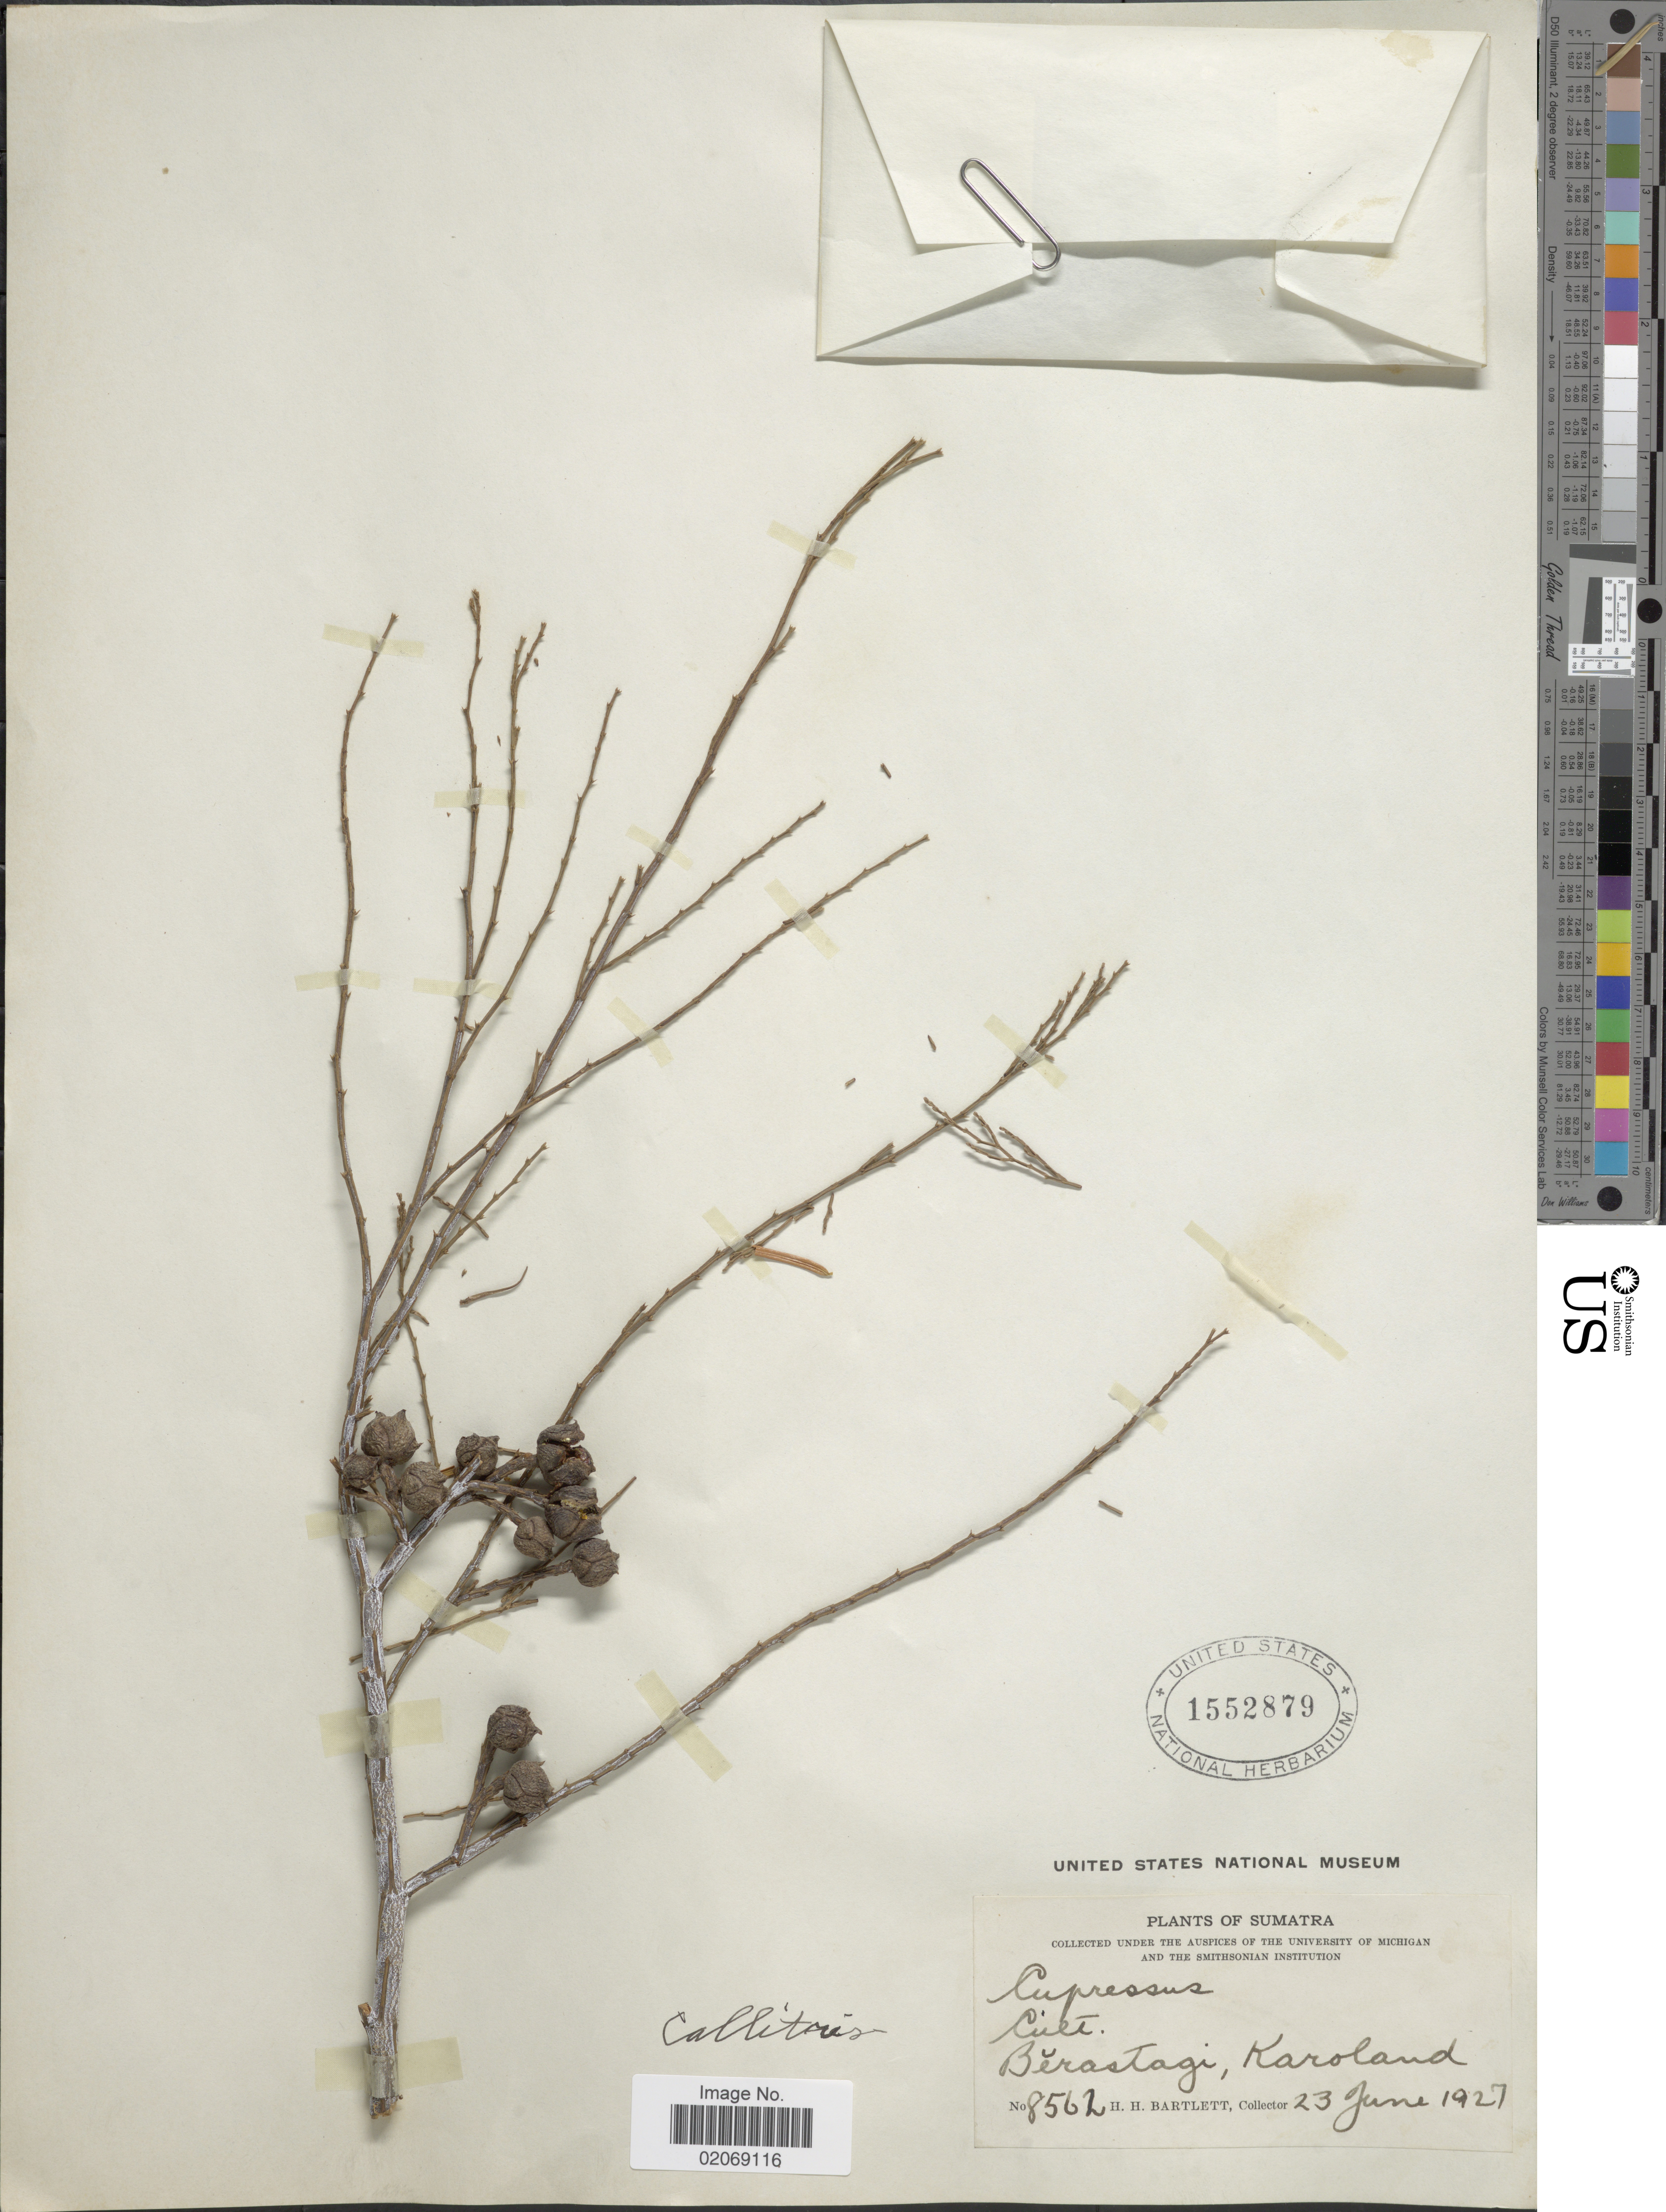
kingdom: Plantae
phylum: Tracheophyta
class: Pinopsida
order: Pinales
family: Cupressaceae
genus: Callitris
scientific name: Callitris sp.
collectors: H. H. Bartlett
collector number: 8562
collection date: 1927-06-23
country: Indonesia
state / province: Sumatra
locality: Berastagi, Karoland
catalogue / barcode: US 1552879